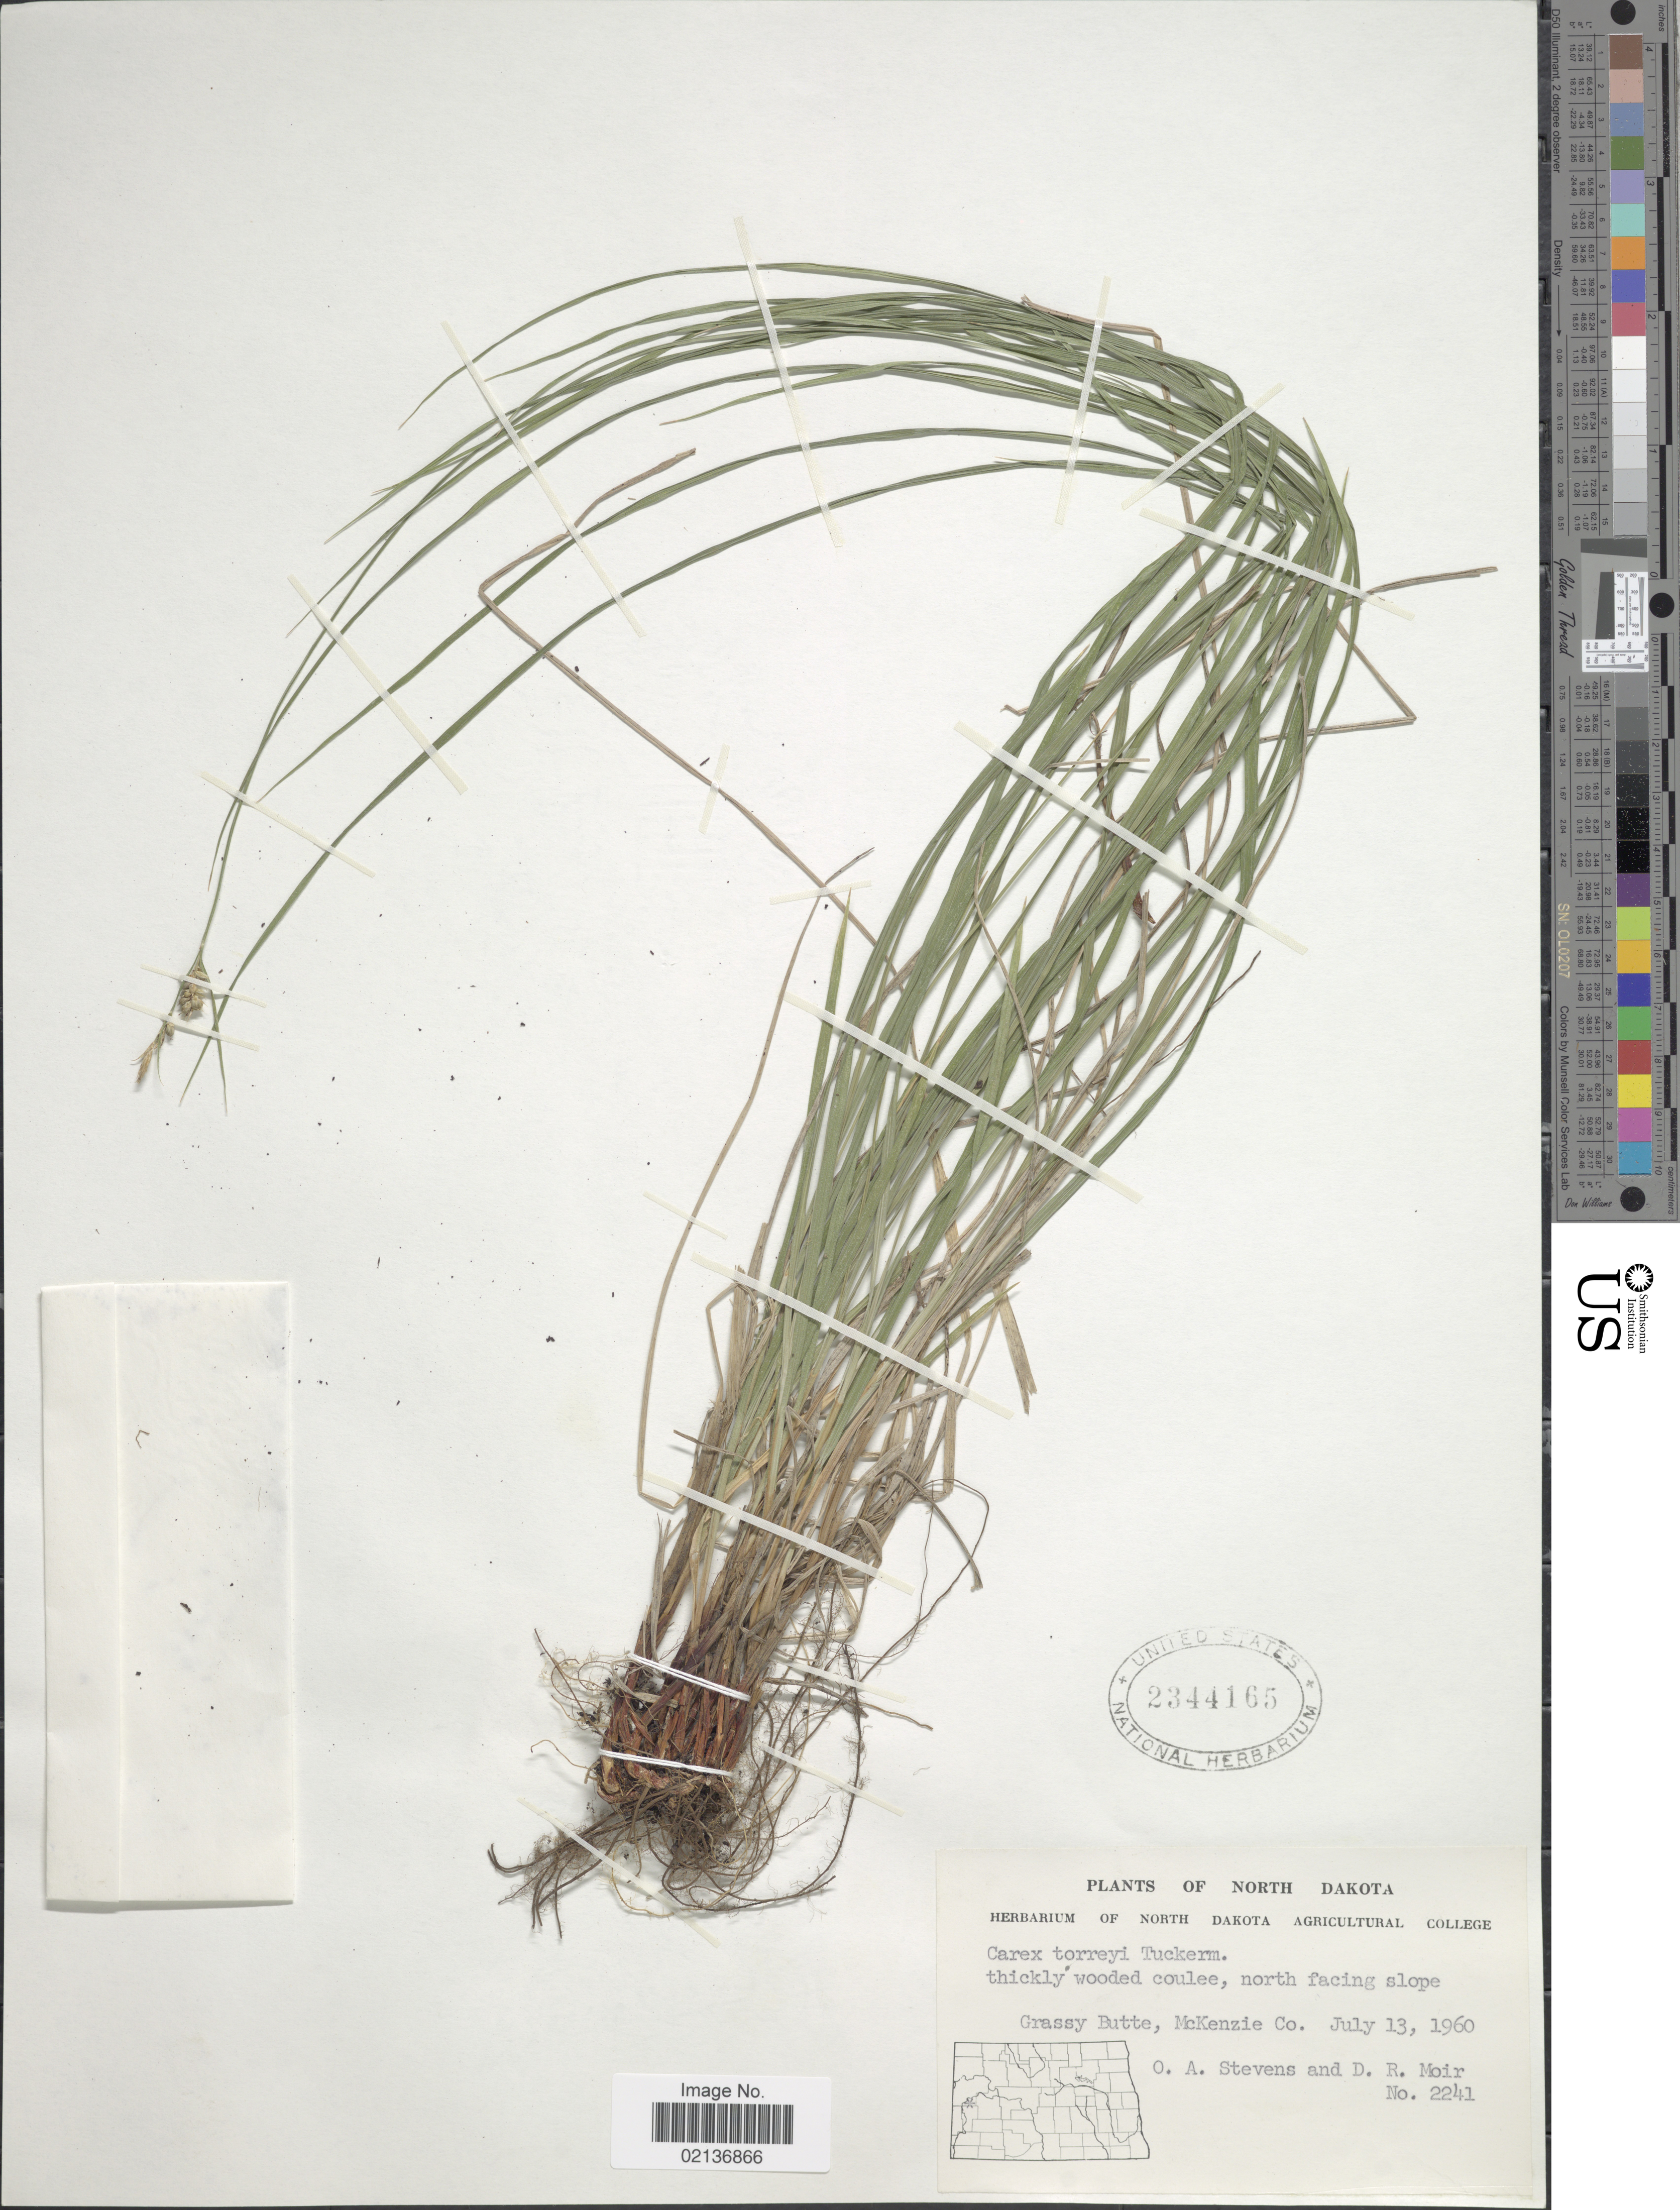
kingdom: Plantae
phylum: Tracheophyta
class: Liliopsida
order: Poales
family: Cyperaceae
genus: Carex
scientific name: Carex torreyi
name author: Tuck.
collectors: O. A. Stevens & D. Moir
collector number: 2241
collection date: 1960-07-13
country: United States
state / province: North Dakota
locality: Thickly wooded coulee, north facing slope, Grassy BUtte, McKenzie Co.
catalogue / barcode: US 2344165